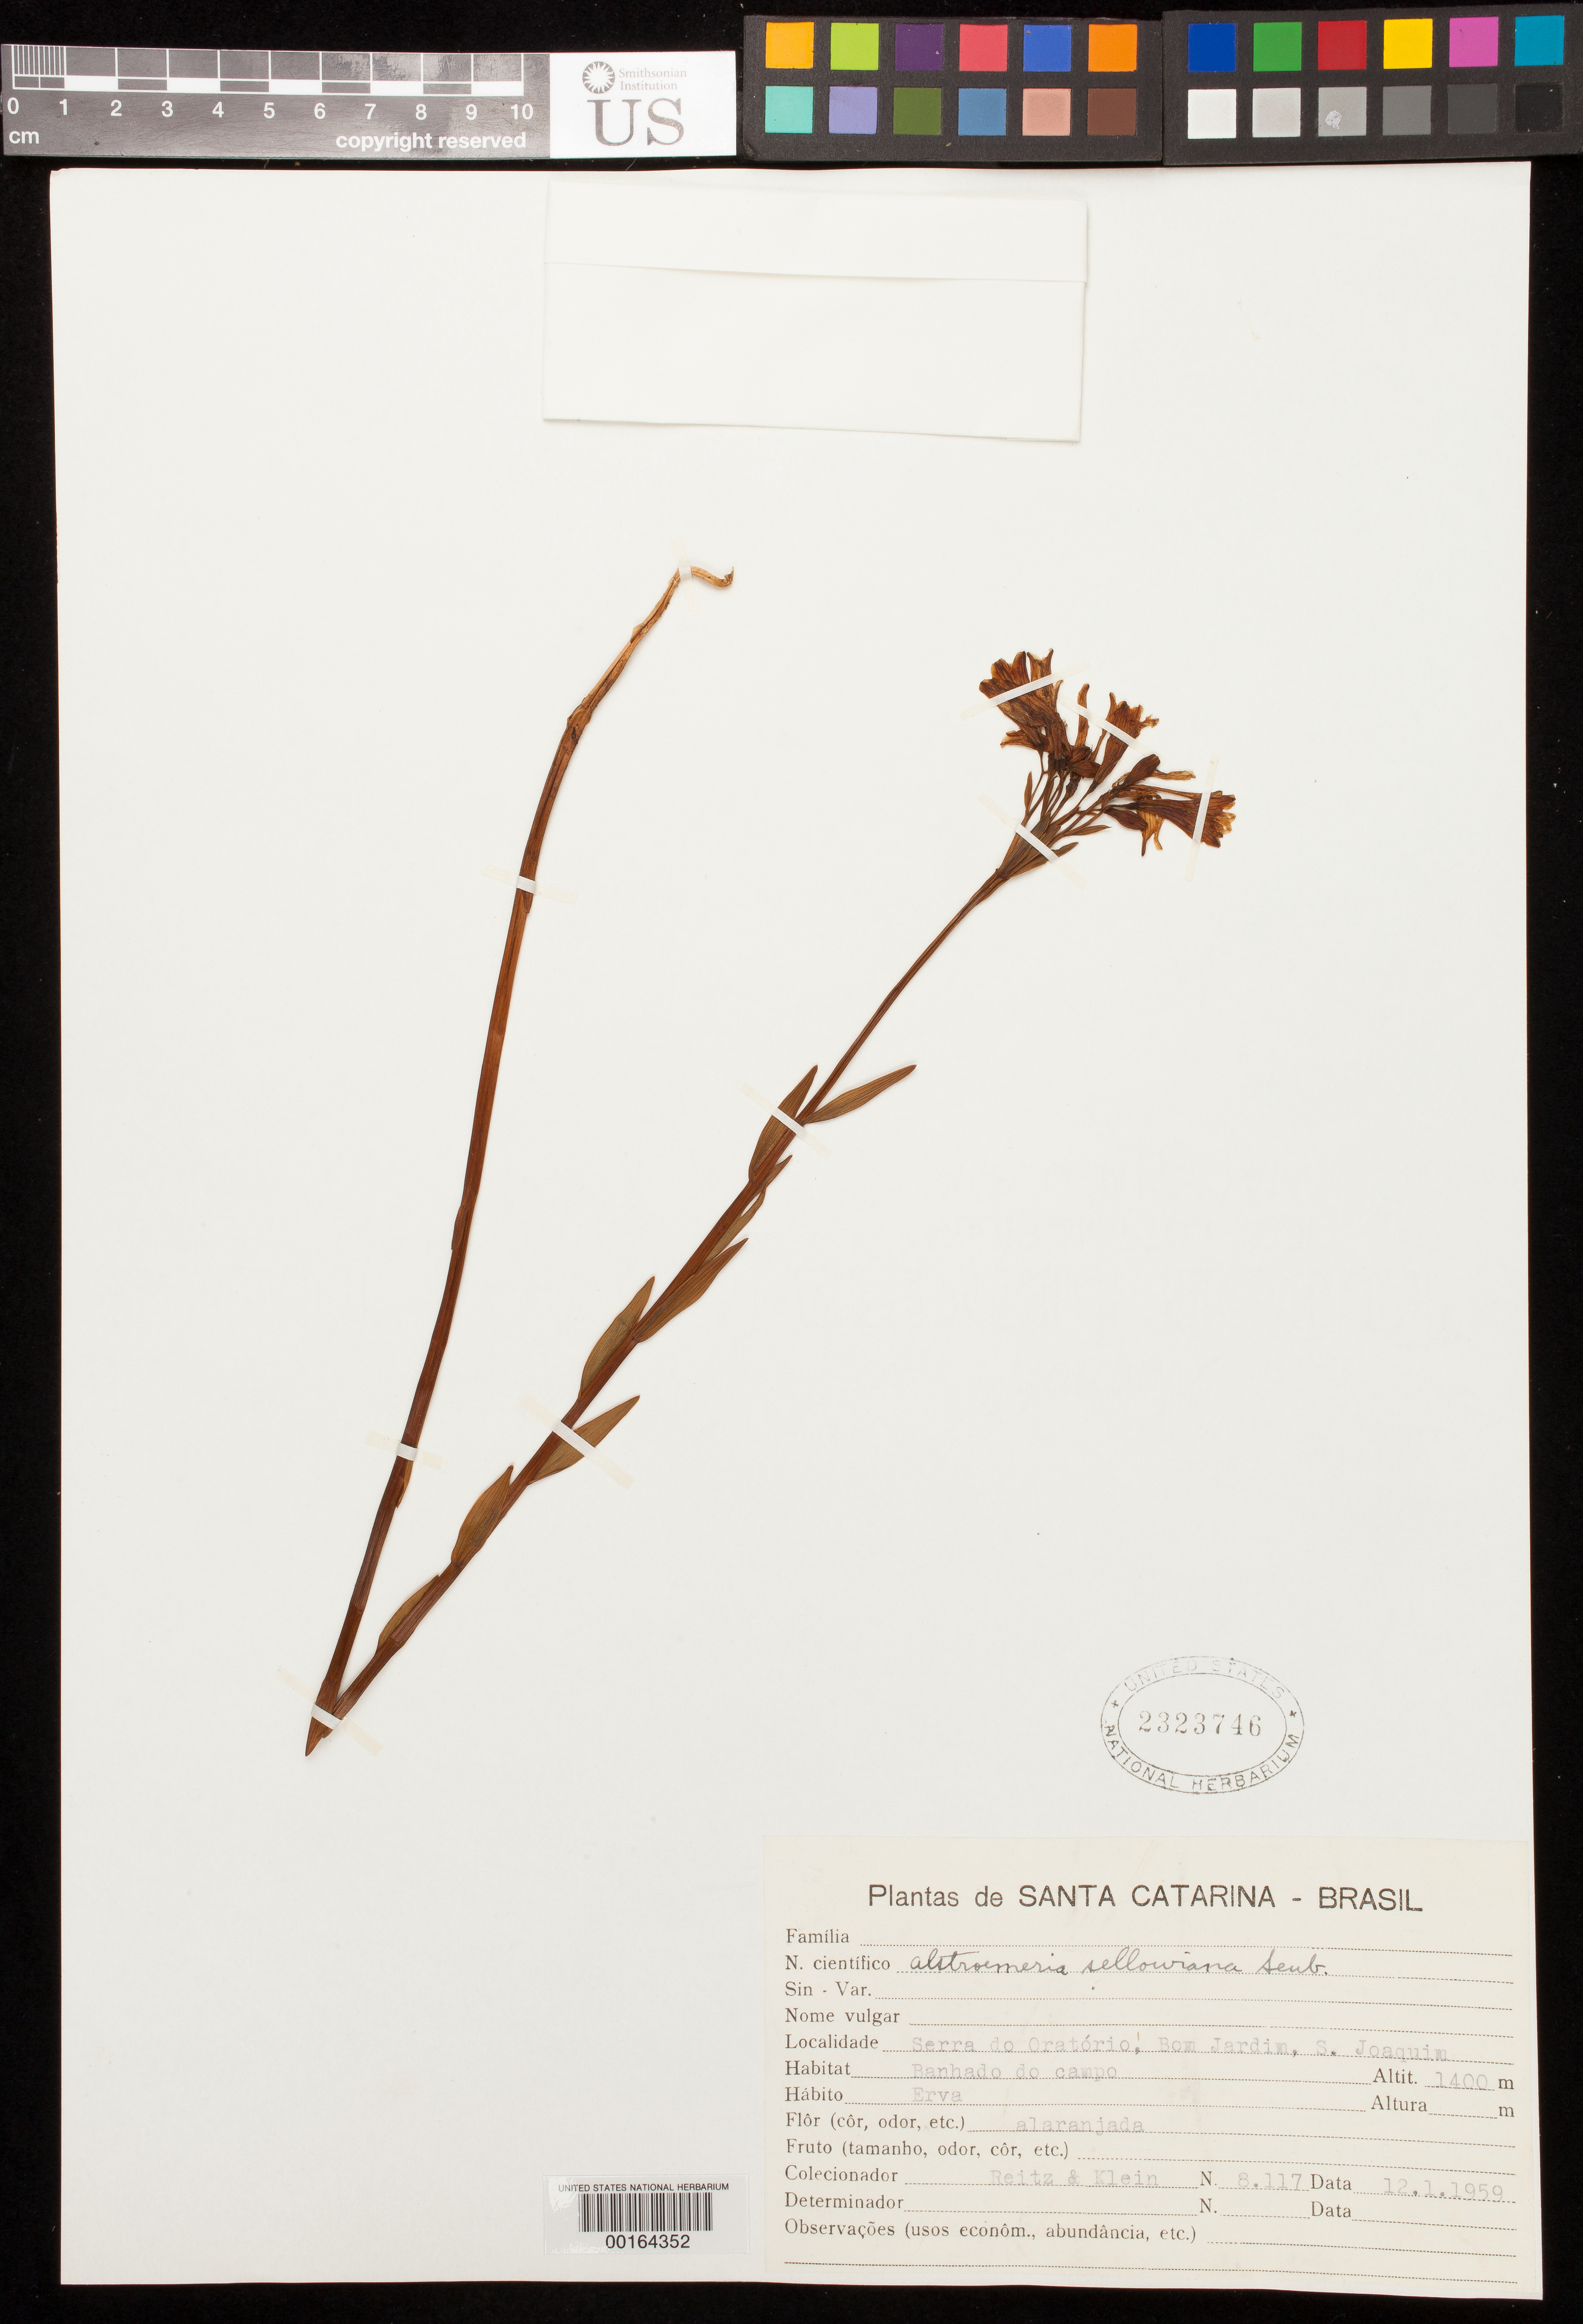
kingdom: Plantae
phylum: Tracheophyta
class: Liliopsida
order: Liliales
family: Alstroemeriaceae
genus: Alstroemeria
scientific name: Alstroemeria sellowiana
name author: Seub.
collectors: R. Reitz & R. M. Klein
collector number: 8117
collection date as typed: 01 Dec 1959 or 12 Jan 1959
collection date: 1959-01-12 or 1959-12-01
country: Brazil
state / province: Santa Catarina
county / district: São Joaquim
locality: Serra do oratorio, bom jardim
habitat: Wet field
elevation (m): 1400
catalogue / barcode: US 2323746